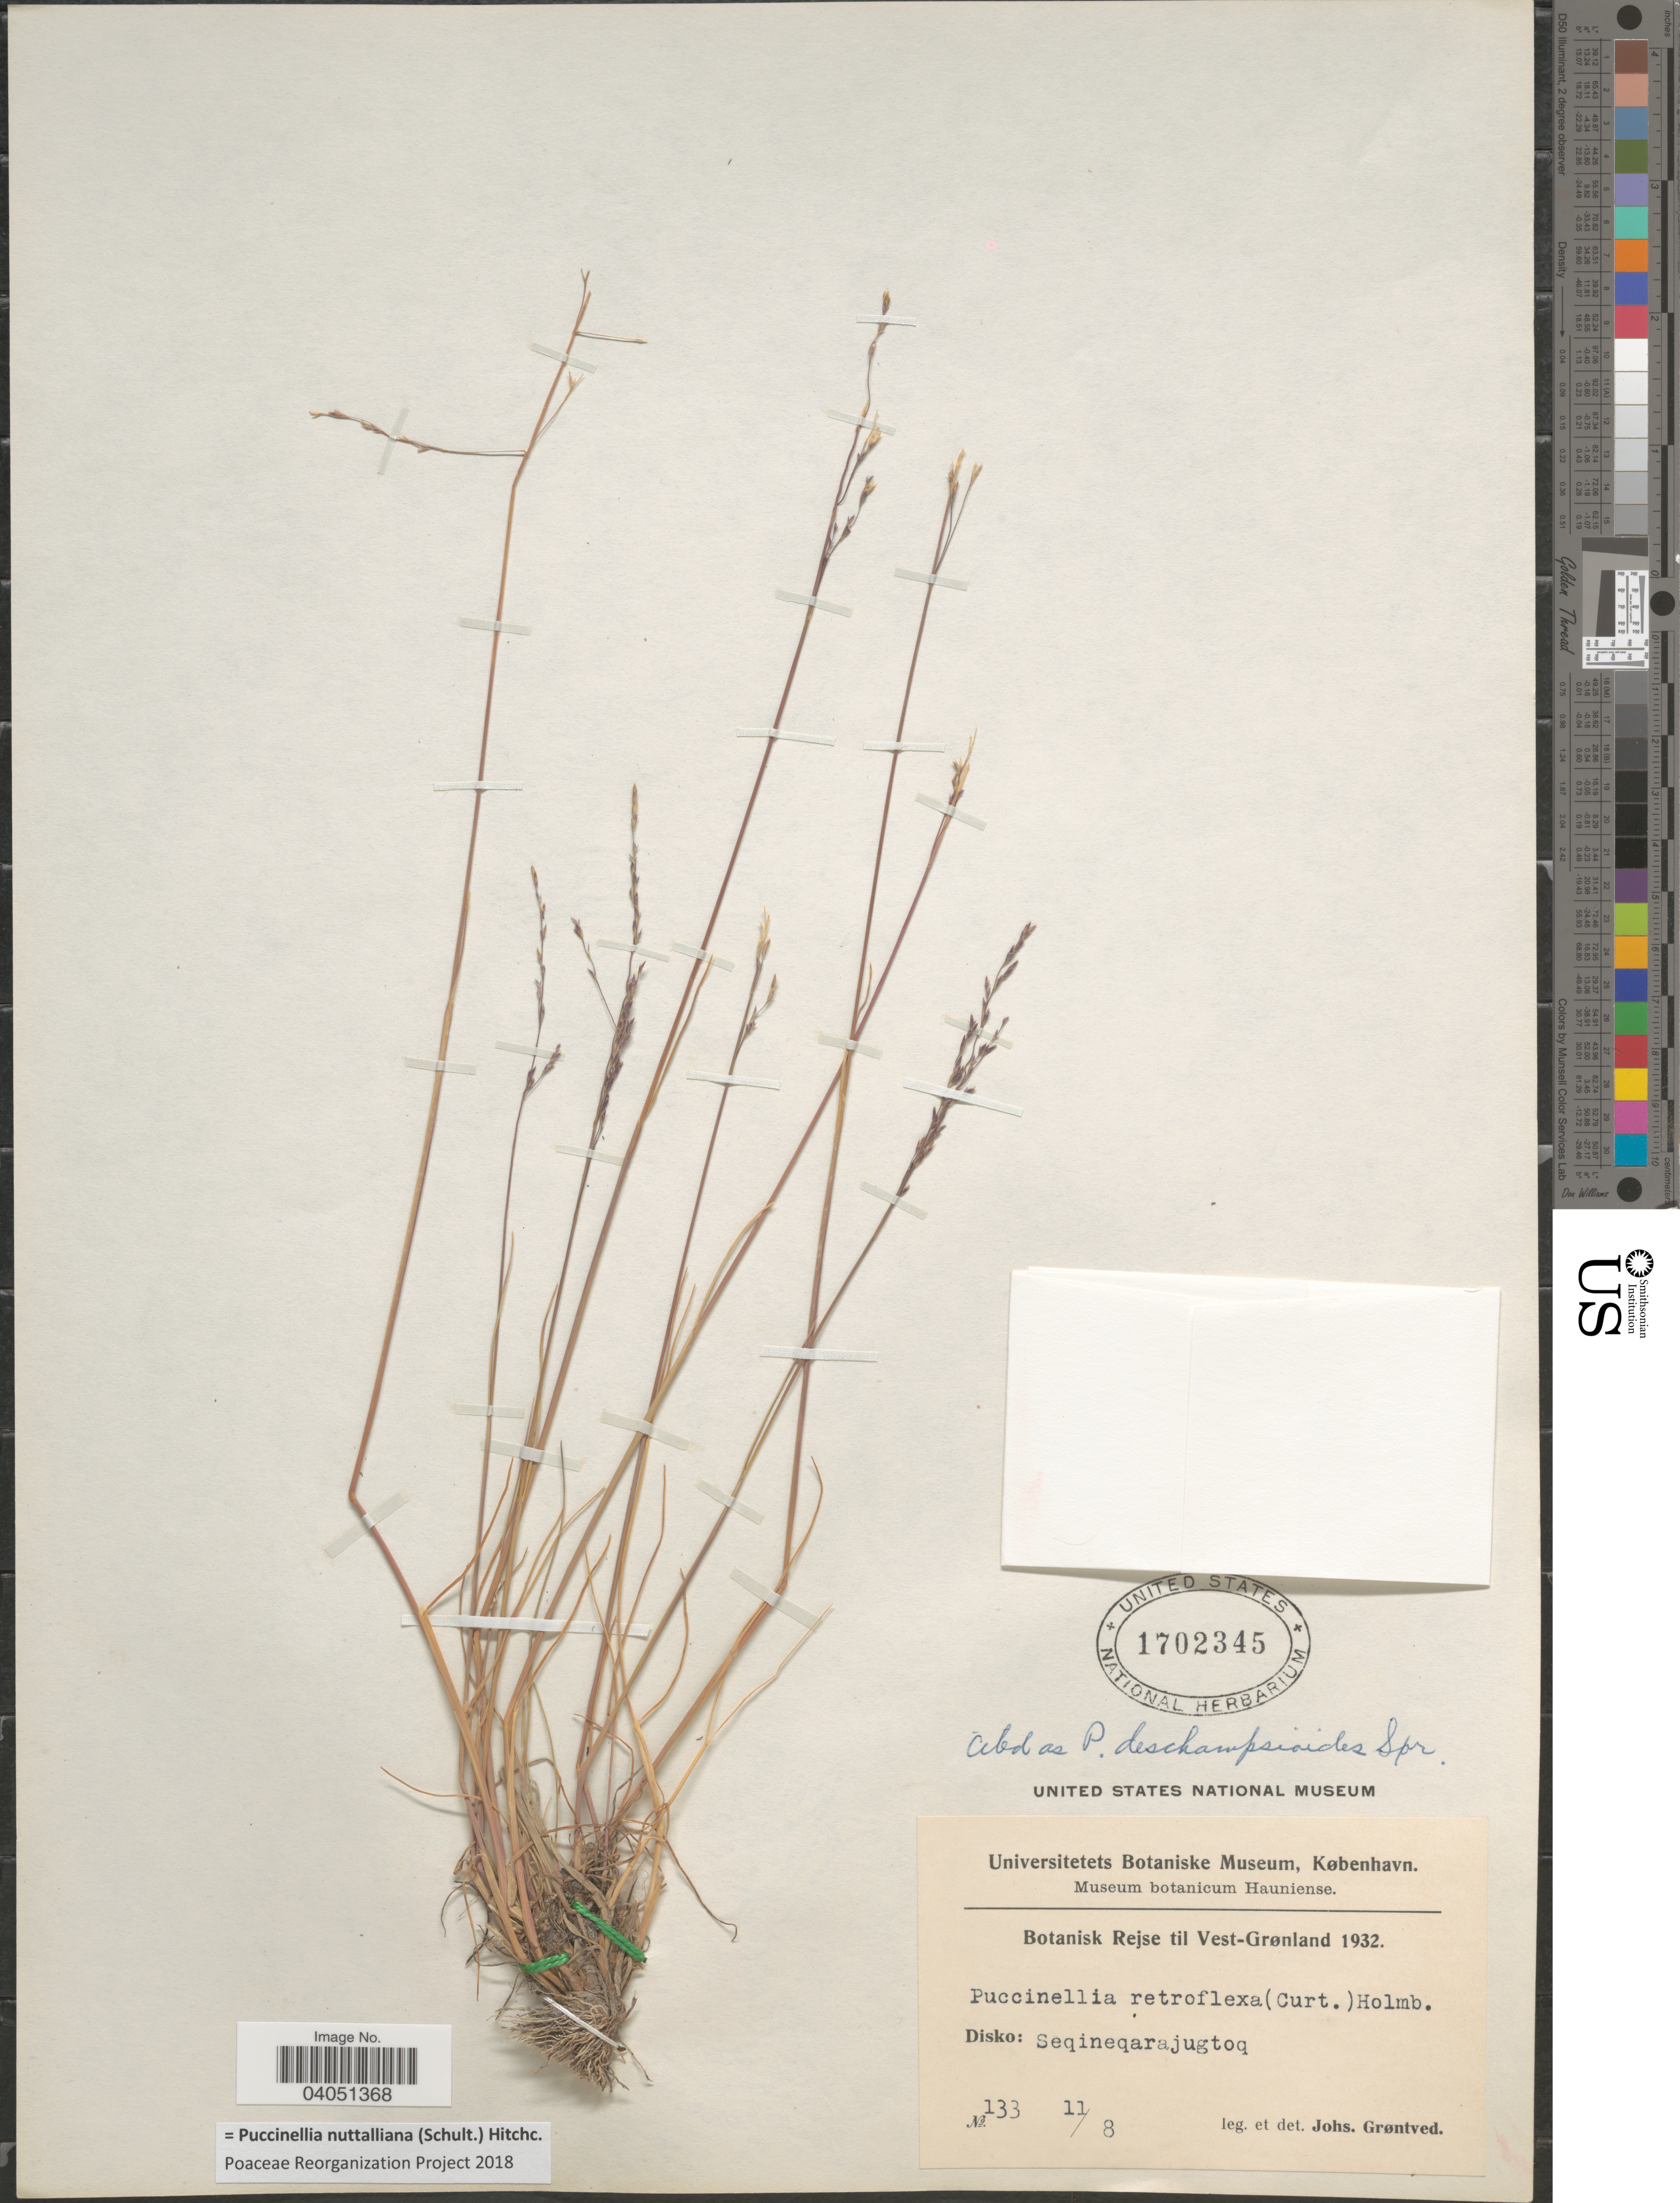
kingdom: Plantae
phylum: Tracheophyta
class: Liliopsida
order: Poales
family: Poaceae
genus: Puccinellia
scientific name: Puccinellia nuttalliana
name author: (Schult.) Hitchc.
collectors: J. Grøntved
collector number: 133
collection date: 1932-08-11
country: Greenland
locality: Vest-Grønland. Disko: Seqineqarajugtoq.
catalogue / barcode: US 1702345